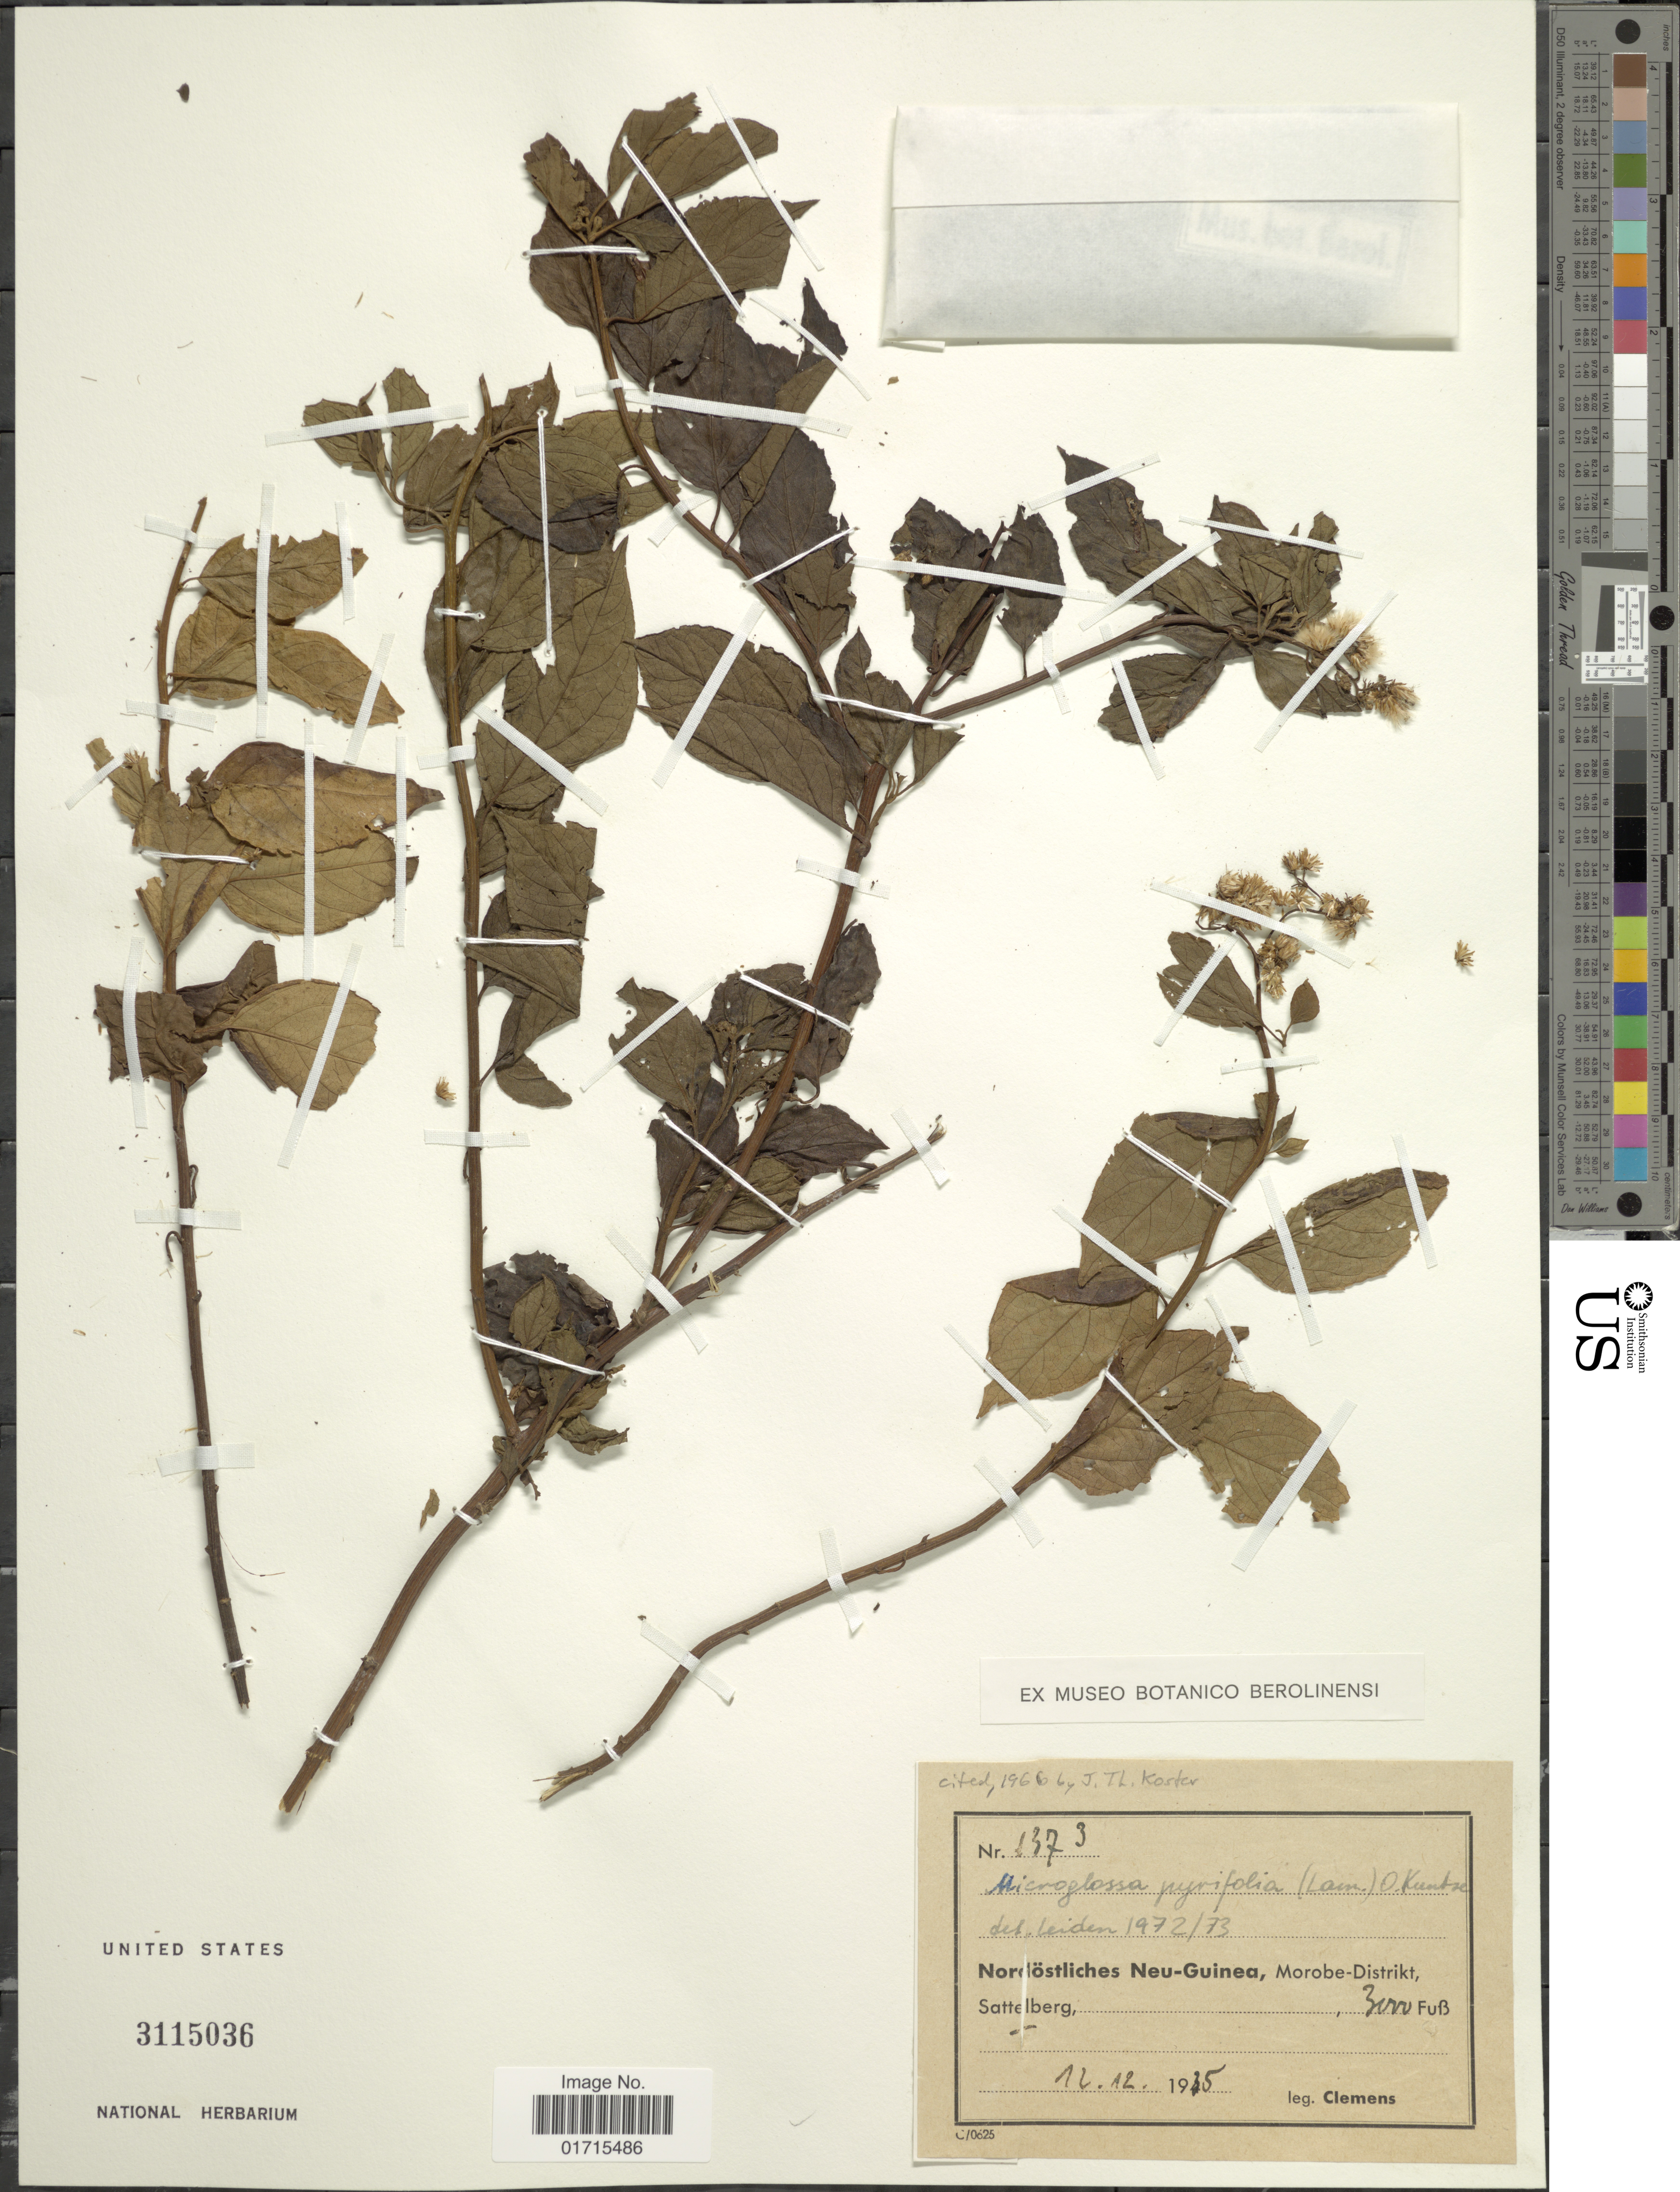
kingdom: Plantae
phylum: Tracheophyta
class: Magnoliopsida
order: Asterales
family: Asteraceae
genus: Microglossa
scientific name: Microglossa pyrifolia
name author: (Lam.) Kuntze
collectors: -. Clemens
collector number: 1373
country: Papua New Guinea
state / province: Morobe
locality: Nordostliches Neu-Guinea, Morobe-Distrikt, Sattelberg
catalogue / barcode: US 3115036